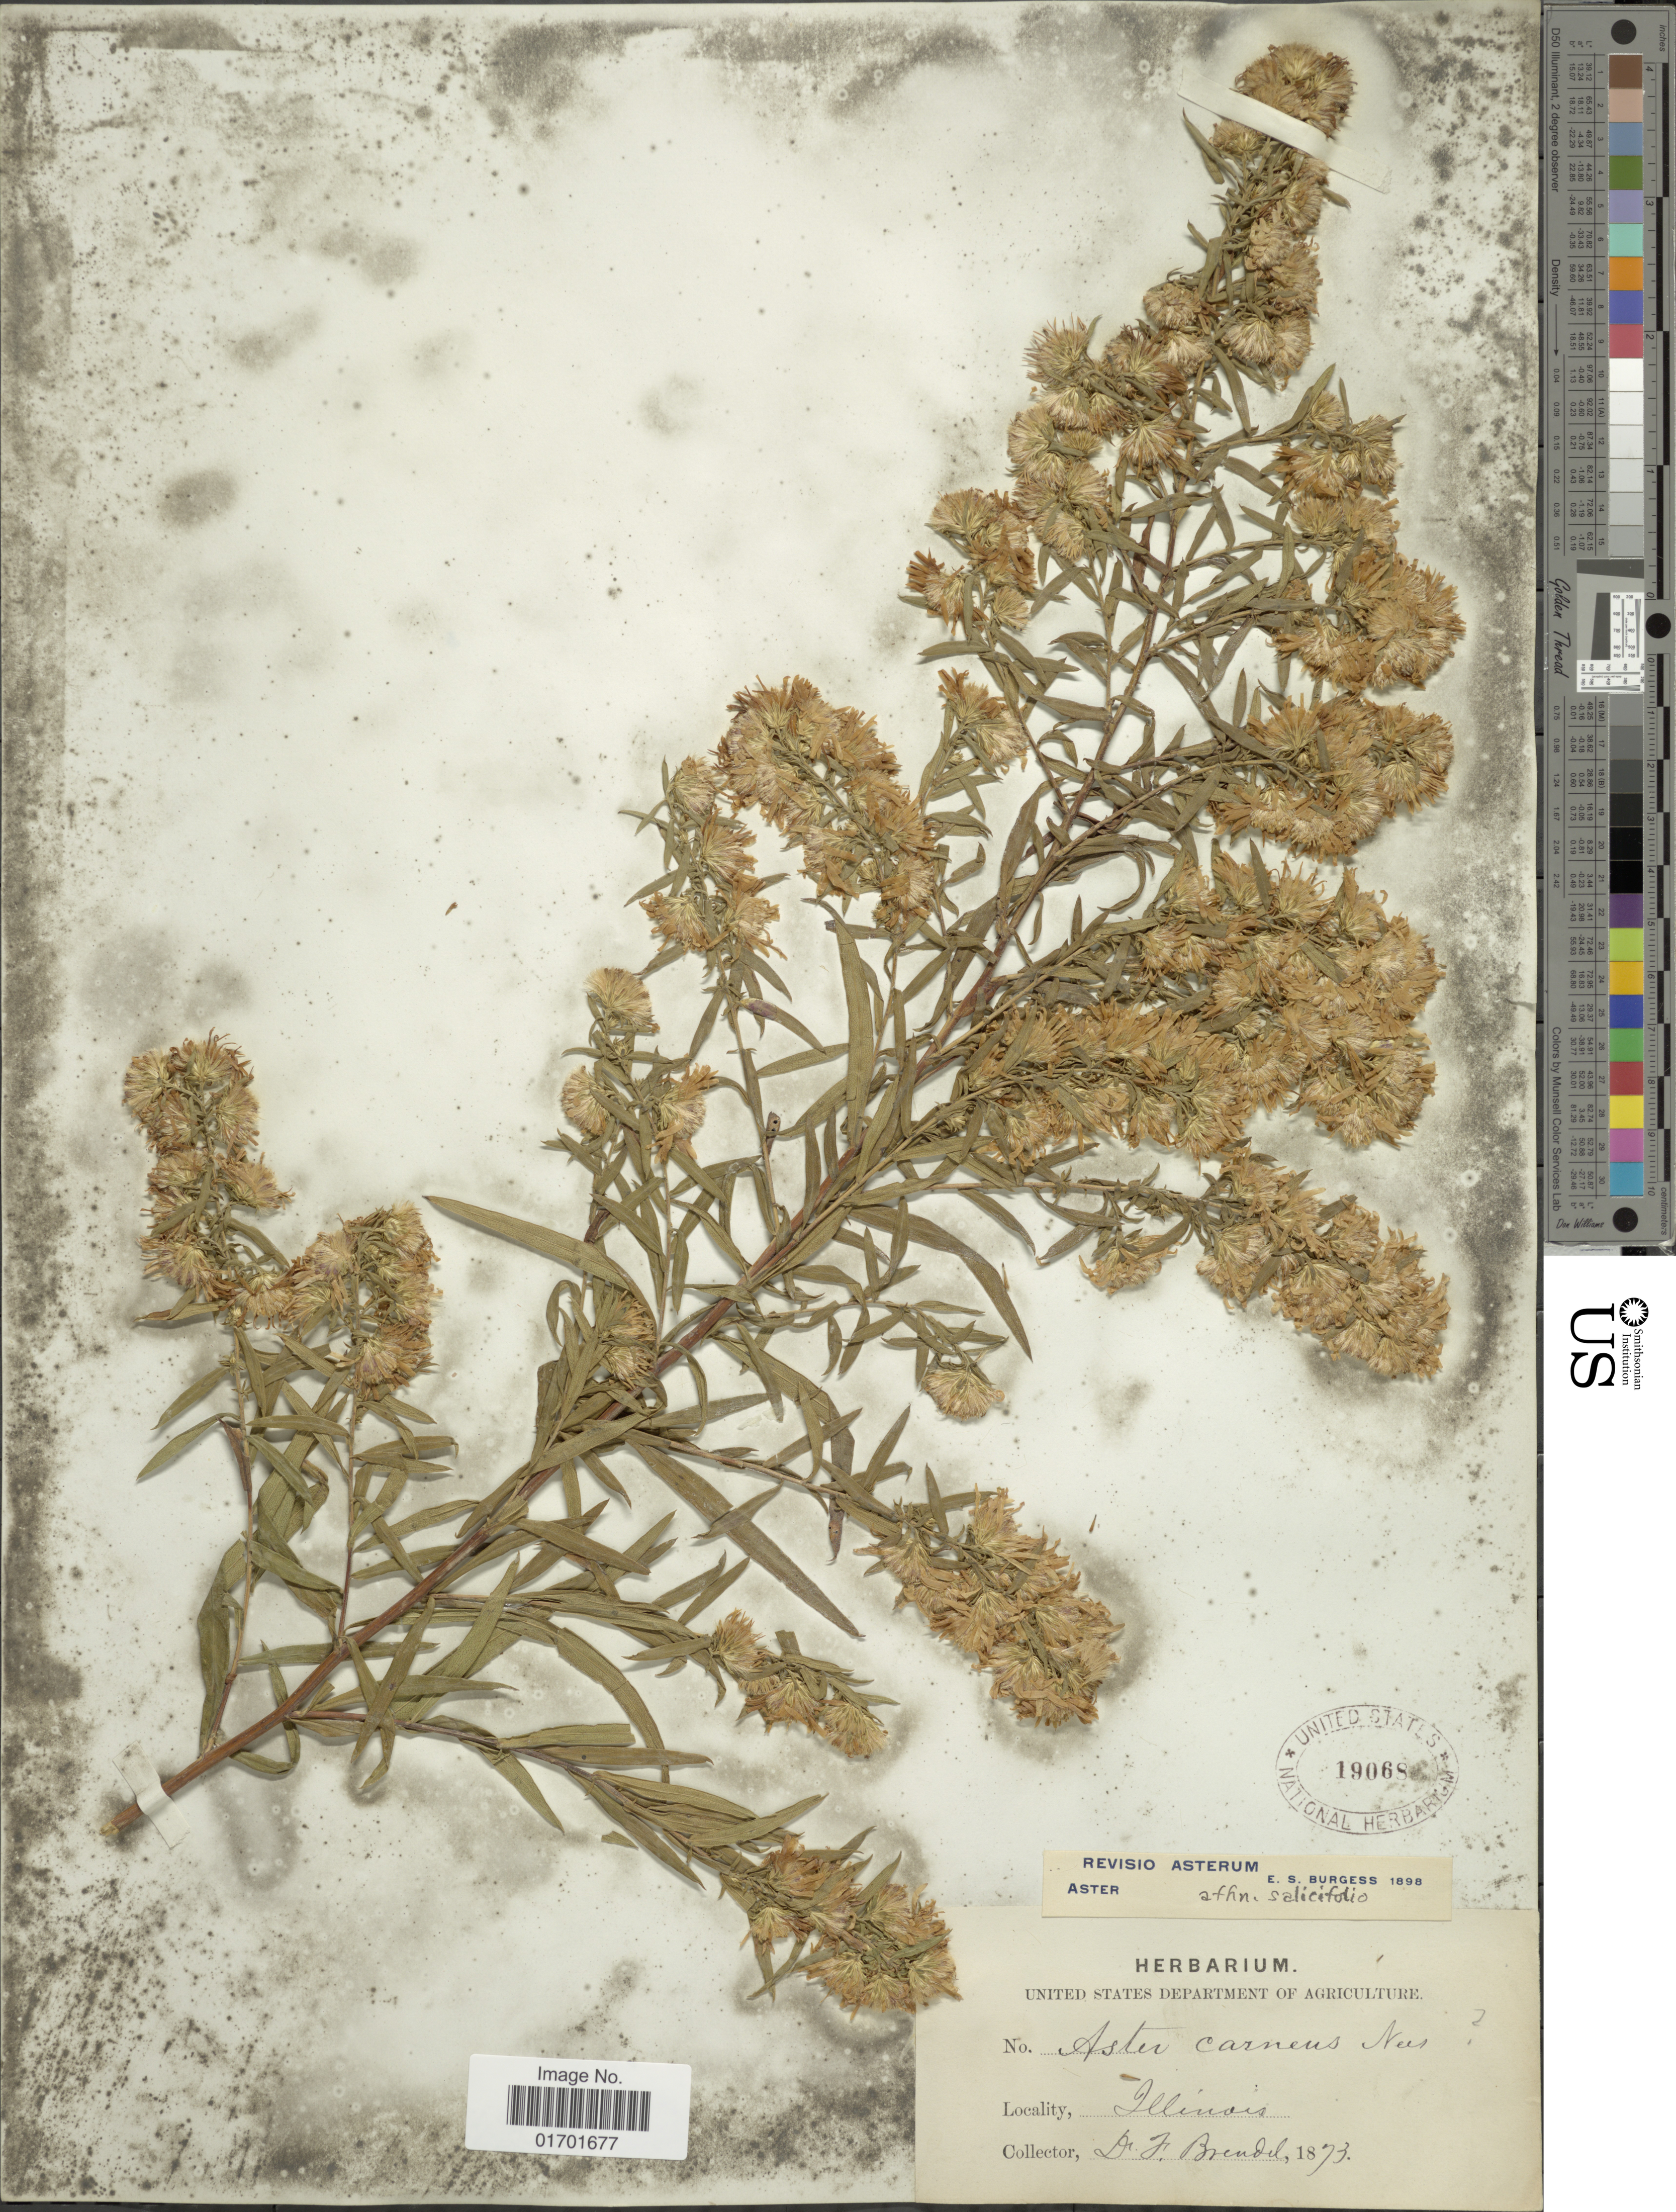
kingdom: Plantae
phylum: Tracheophyta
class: Magnoliopsida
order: Asterales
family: Asteraceae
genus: Symphyotrichum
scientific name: Symphyotrichum lanceolatum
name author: (Willd.) G.L. Nesom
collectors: J. Brendel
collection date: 1873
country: United States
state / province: Illinois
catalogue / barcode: US 19068